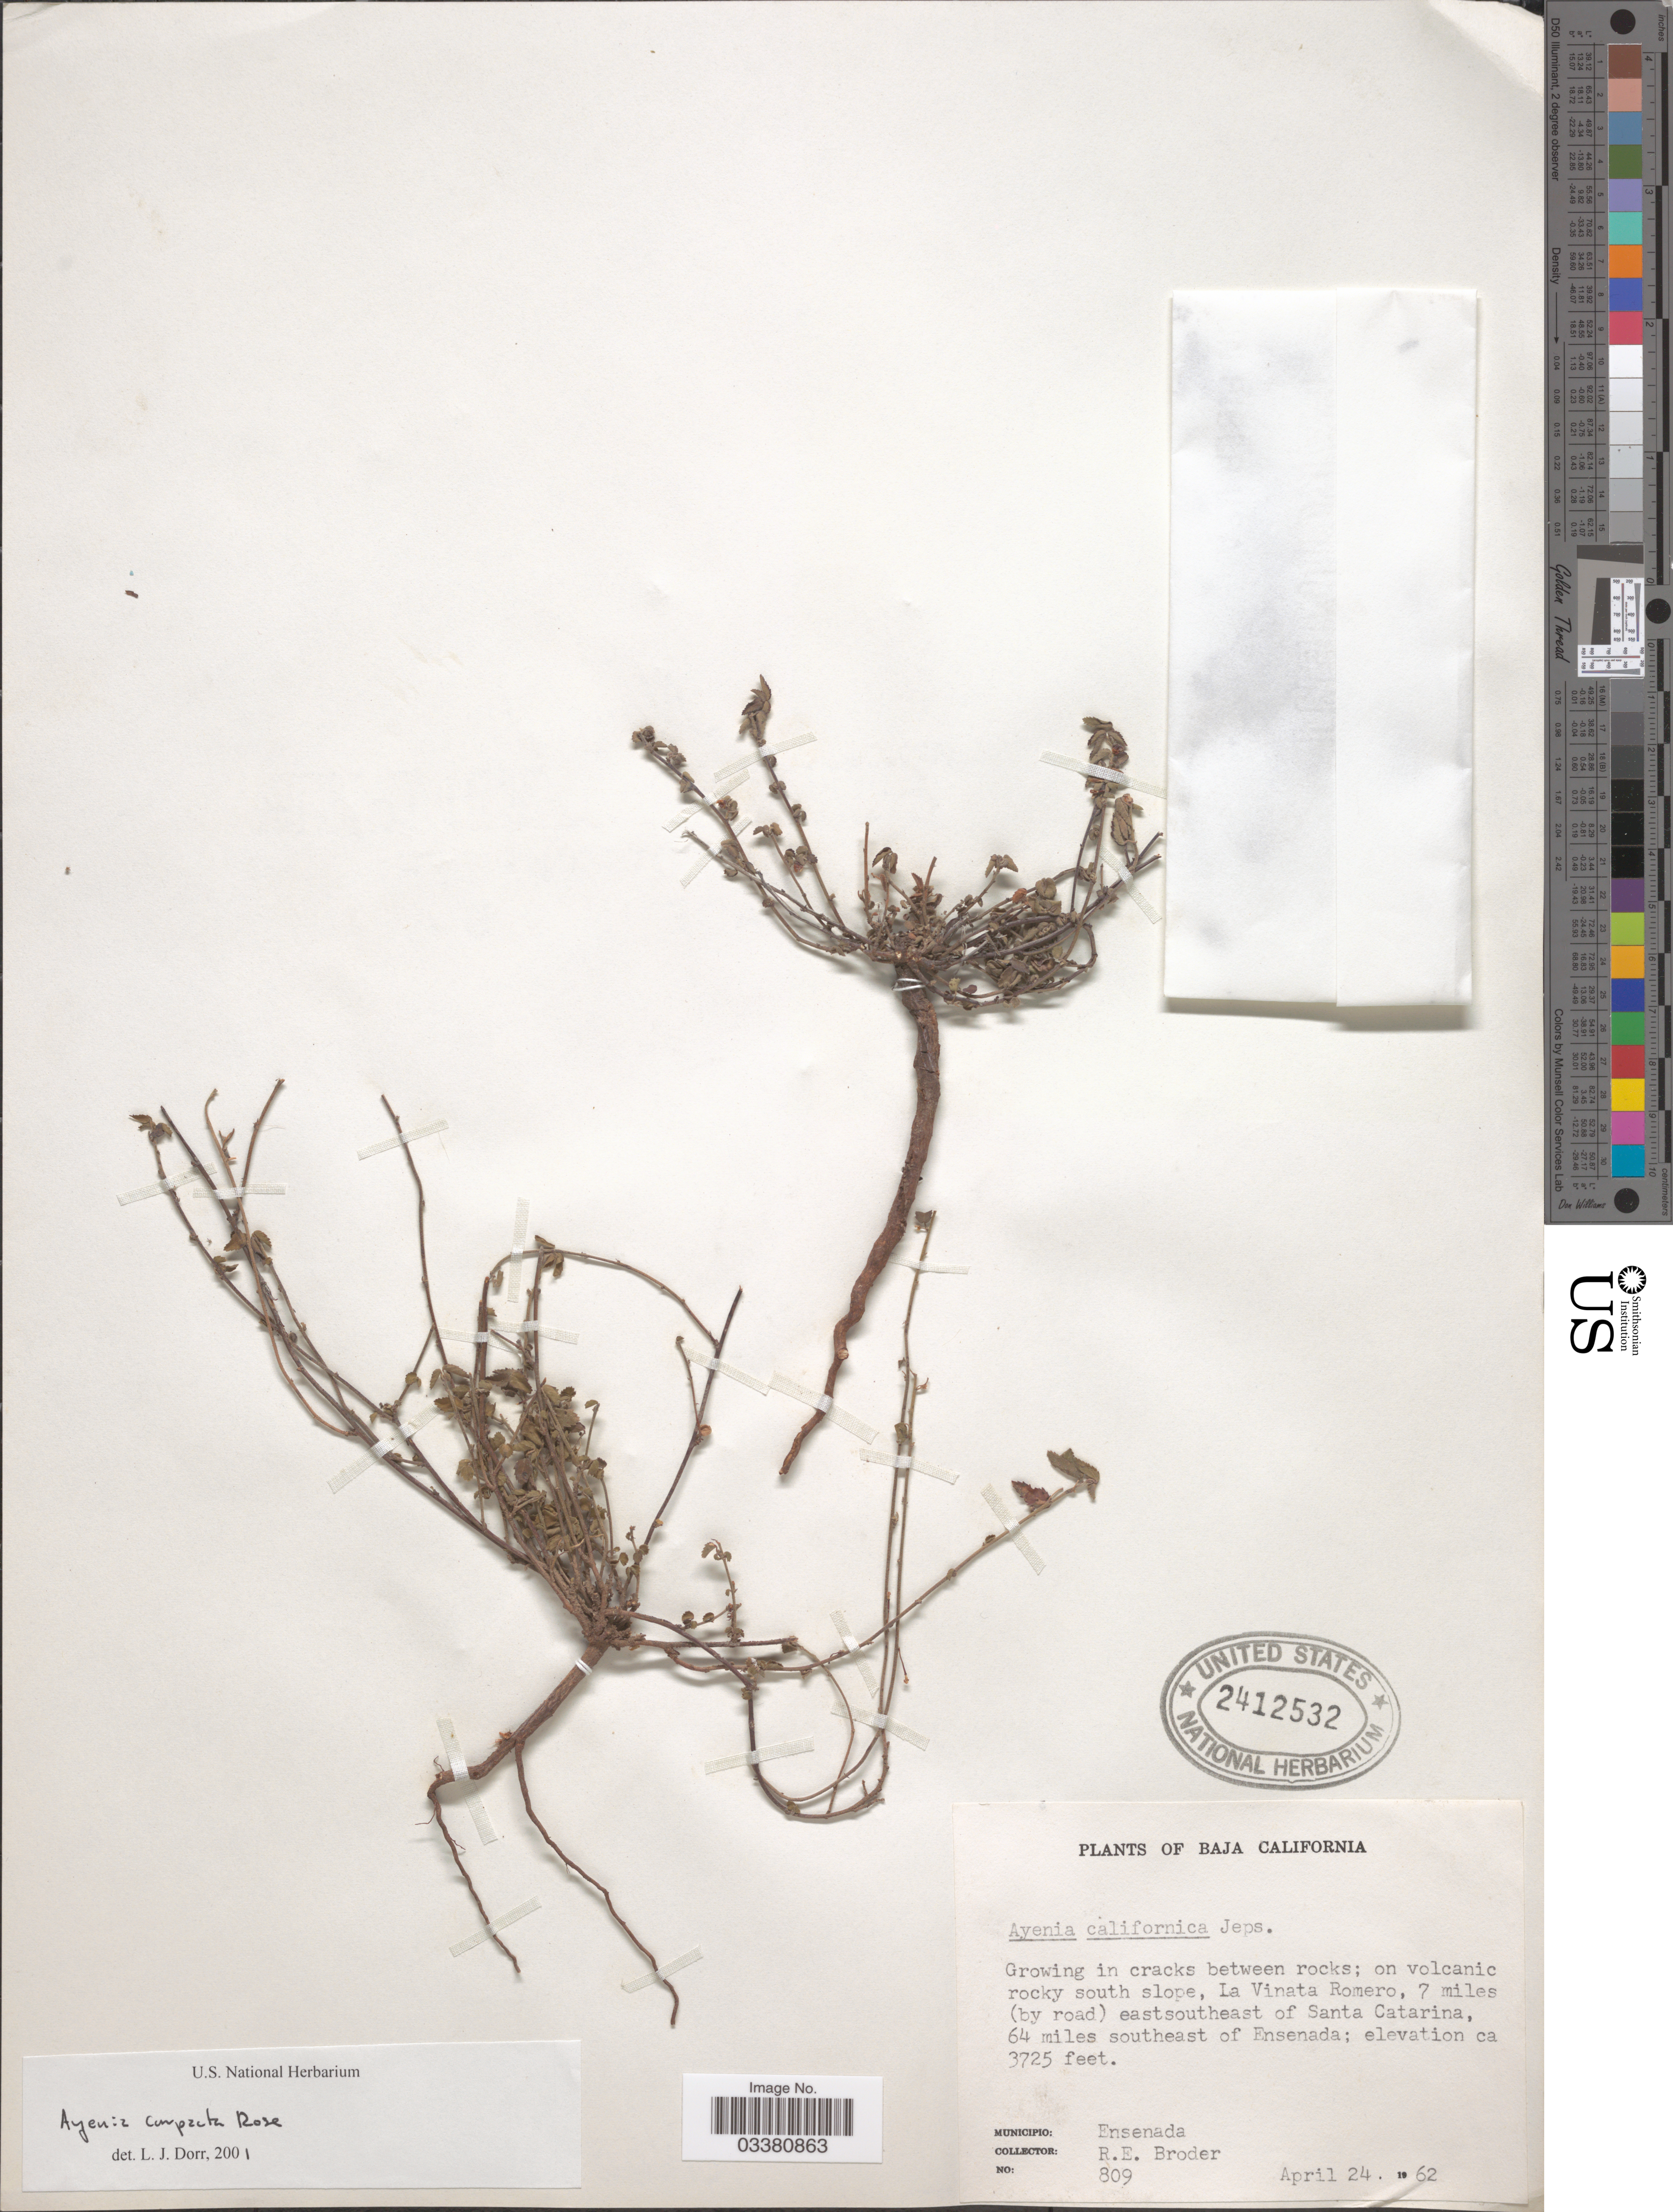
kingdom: Plantae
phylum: Tracheophyta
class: Magnoliopsida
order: Malvales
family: Malvaceae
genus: Ayenia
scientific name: Ayenia compacta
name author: Rose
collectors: R. Broder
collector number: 809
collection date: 1962-04-24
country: Mexico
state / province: Baja California Norte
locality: La Vinata Romero, 7 miles (by road) eastsoutheast of Santa Catarina, 64 miles southeast of Ensenada. Municipio: Ensenada.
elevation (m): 1135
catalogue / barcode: US 2412532